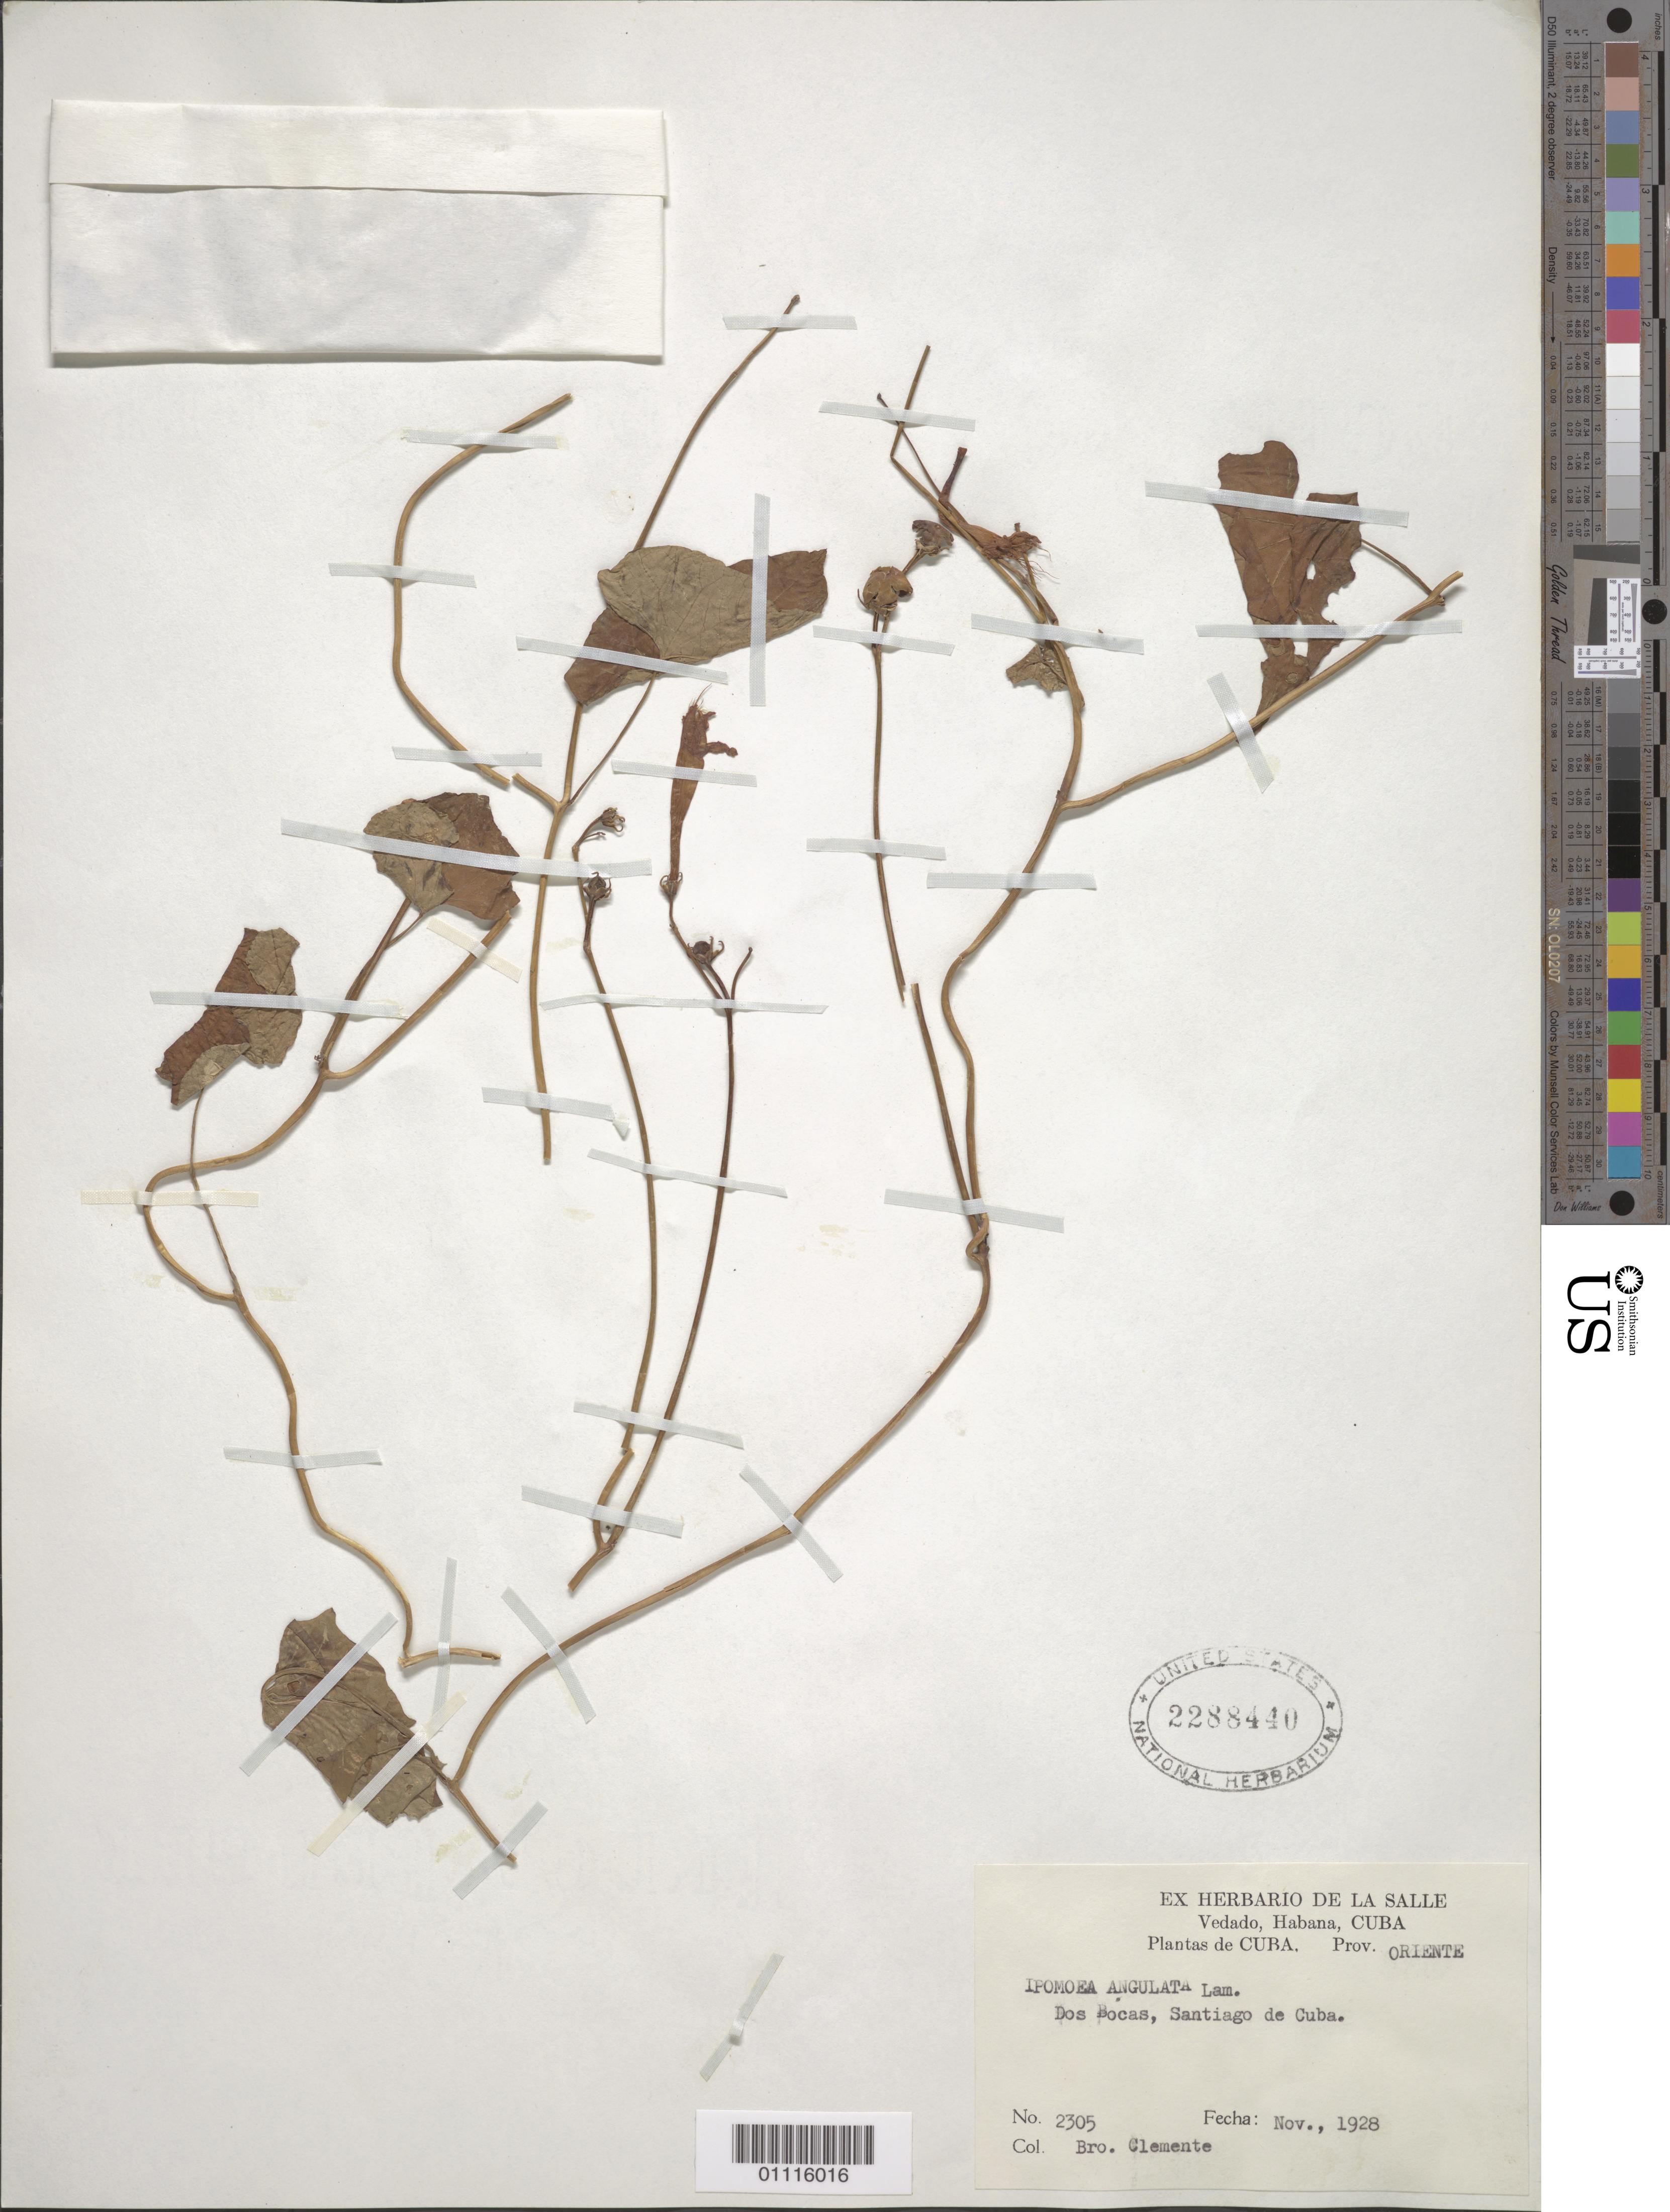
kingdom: Plantae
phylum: Tracheophyta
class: Magnoliopsida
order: Solanales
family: Convolvulaceae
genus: Ipomoea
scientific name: Ipomoea hederifolia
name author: L.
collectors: Bro. Clemente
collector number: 2305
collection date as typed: Nov 1928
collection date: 1928-11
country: Cuba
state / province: Santiago de Cuba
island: Cuba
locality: Dos Bocas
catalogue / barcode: US 2288440